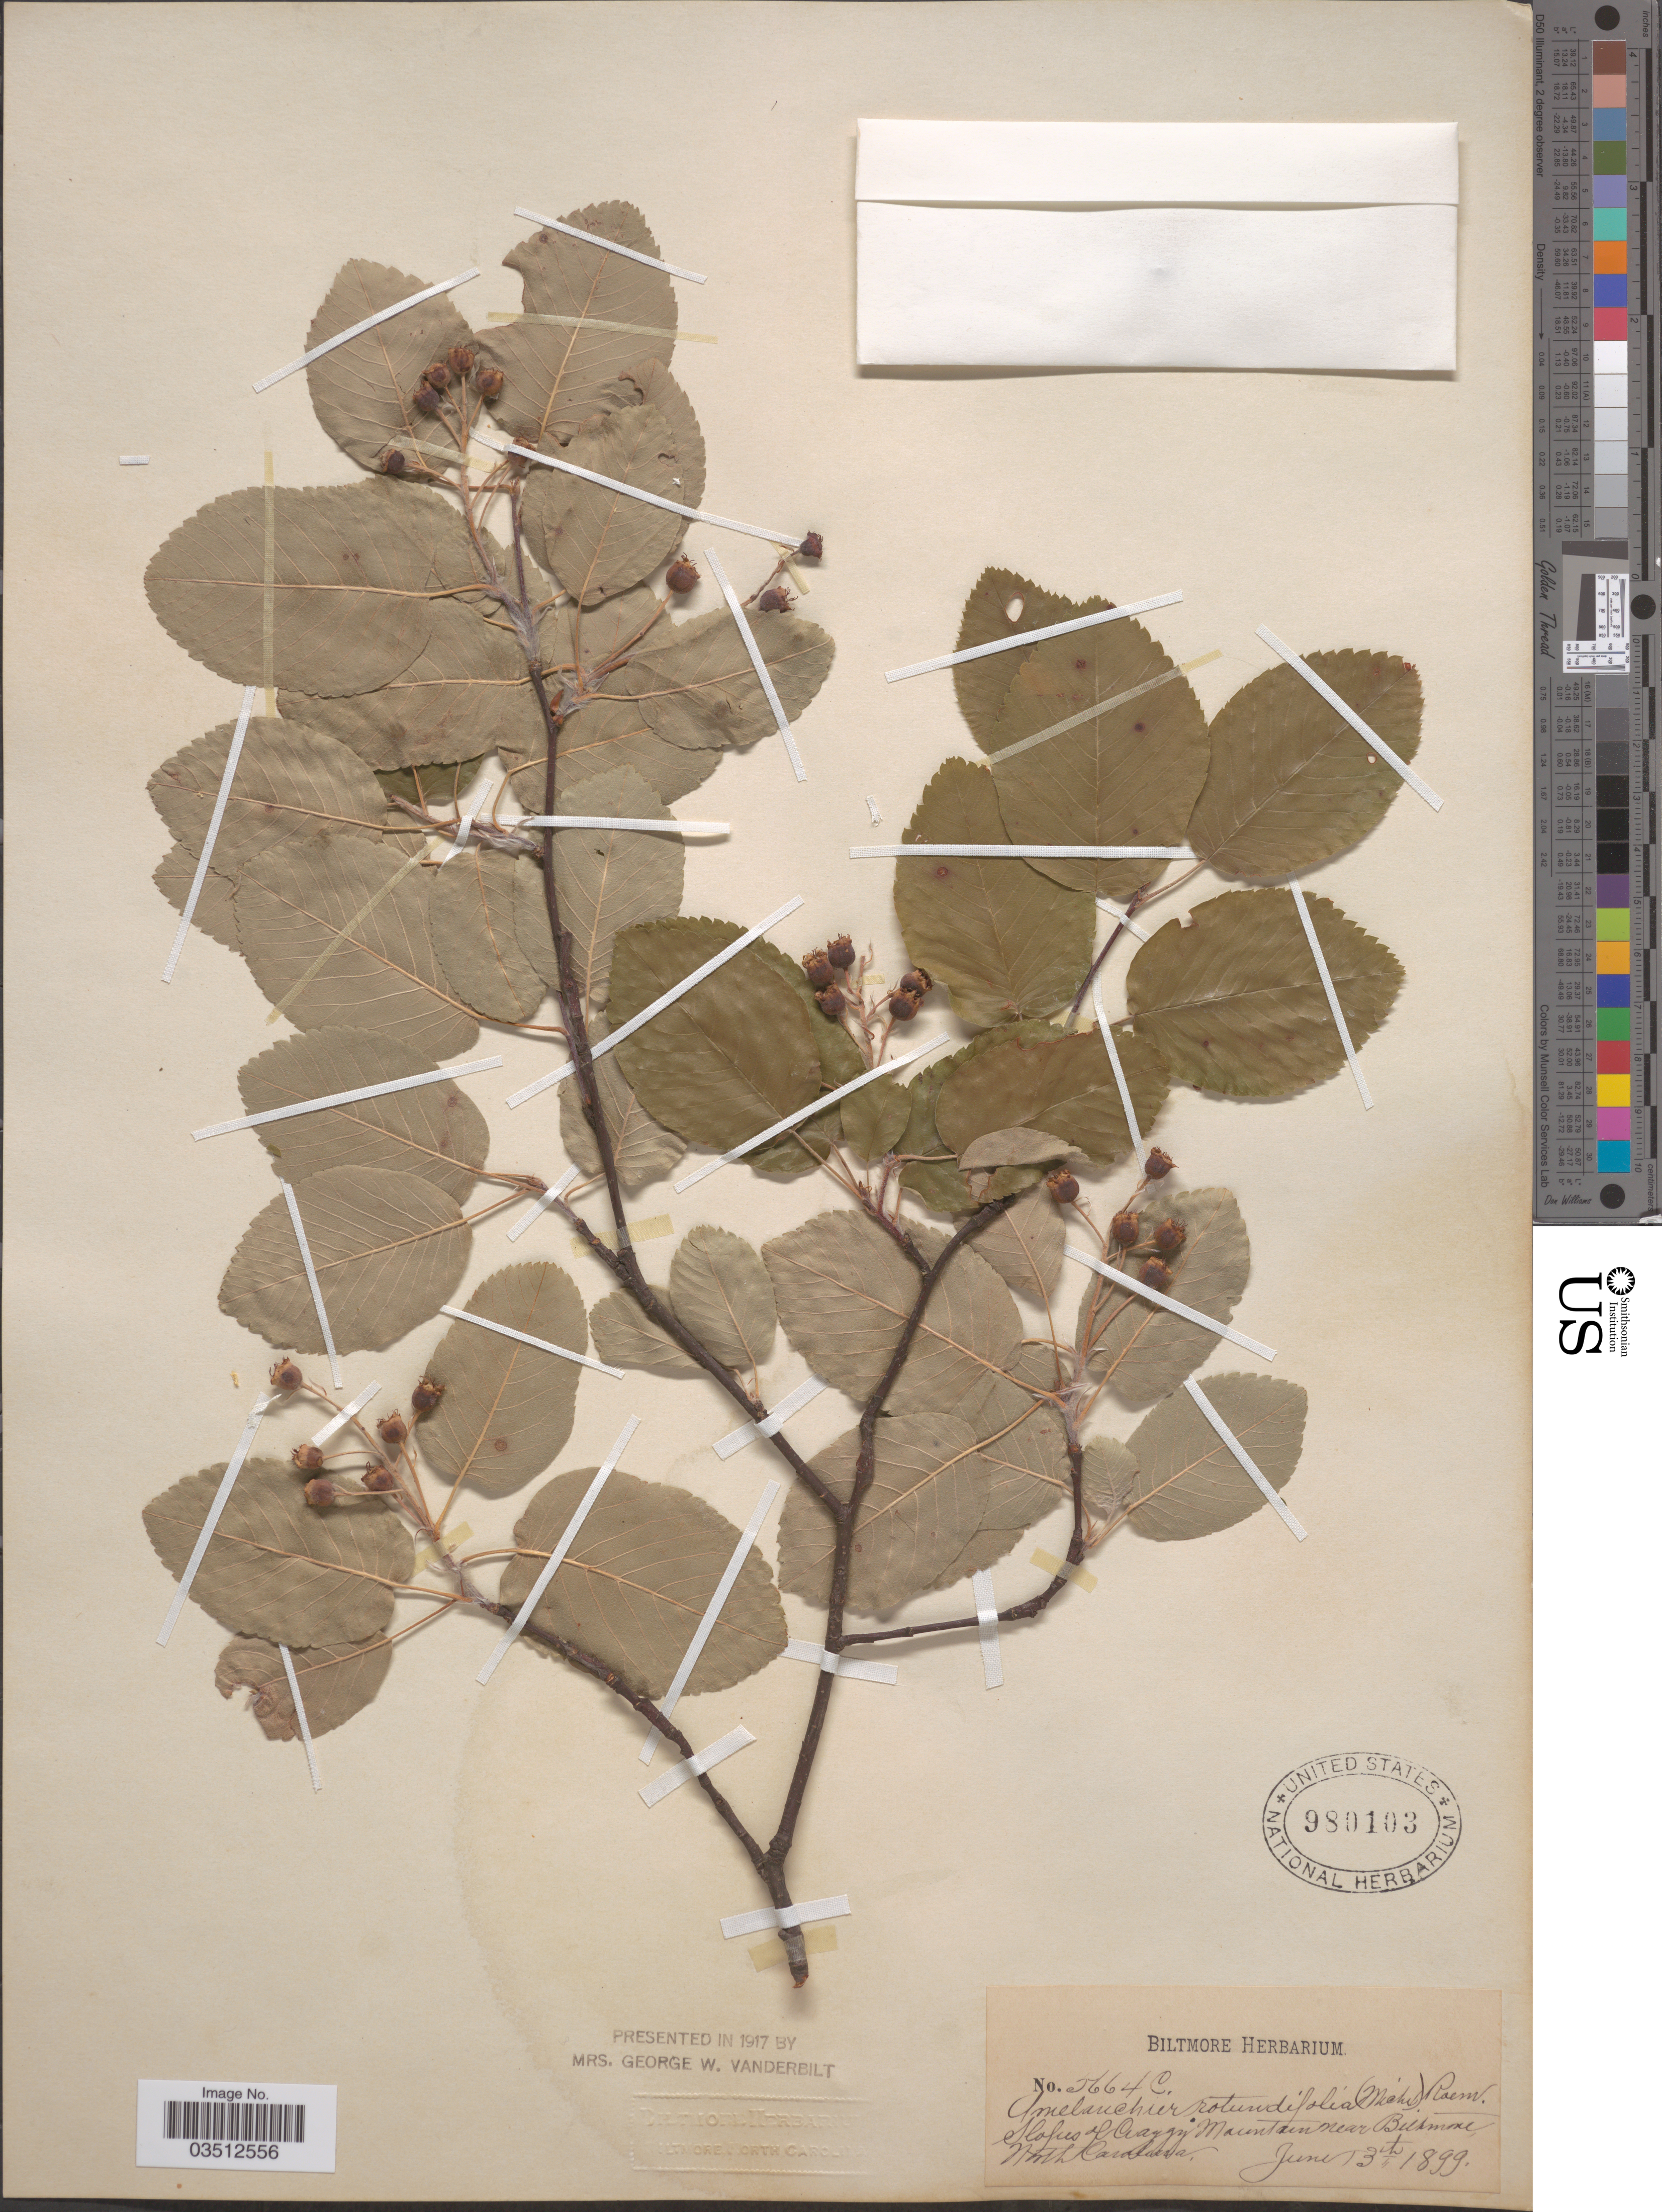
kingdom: Plantae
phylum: Tracheophyta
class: Magnoliopsida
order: Rosales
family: Rosaceae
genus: Amelanchier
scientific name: Amelanchier rotundifolia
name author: Dum. Cours.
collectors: ex herb. Biltmore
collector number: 5664C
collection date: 1899-06-13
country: United States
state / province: North Carolina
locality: Slopes of Craggy Mountain near Biltmore.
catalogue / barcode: US 980103